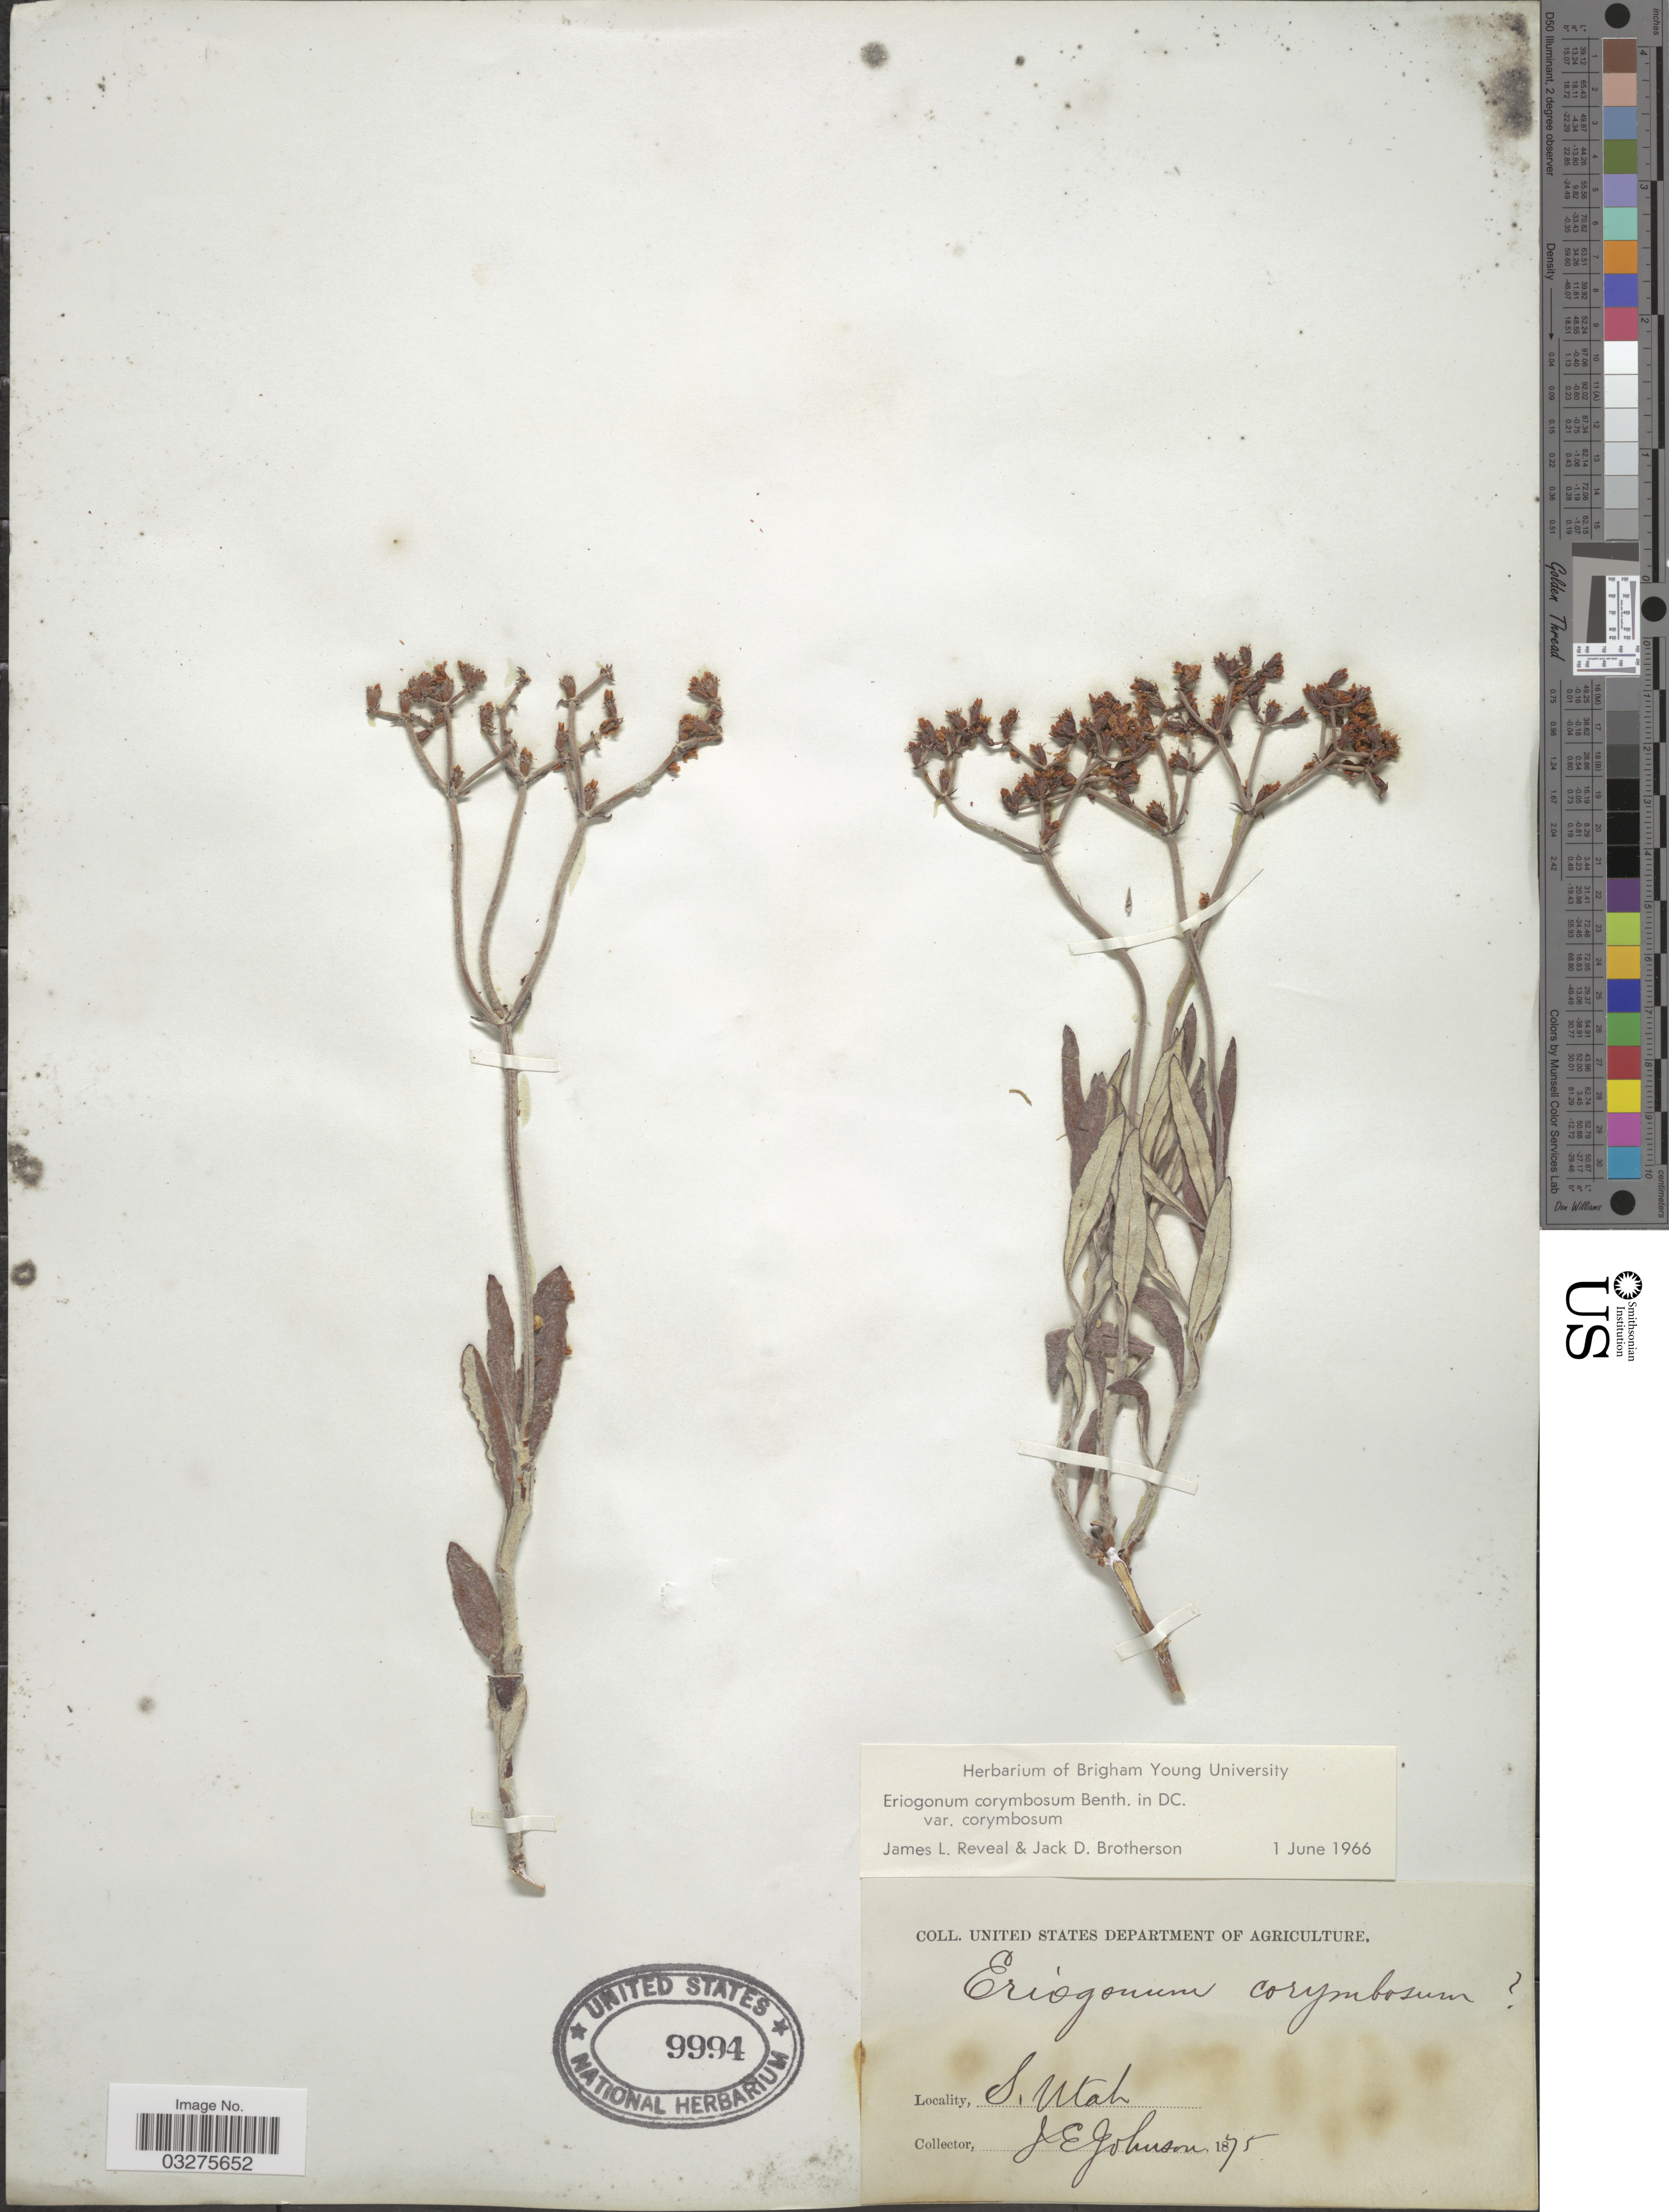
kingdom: Plantae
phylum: Tracheophyta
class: Magnoliopsida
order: Caryophyllales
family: Polygonaceae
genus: Eriogonum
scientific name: Eriogonum corymbosum var. corymbosum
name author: Benth.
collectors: J. E. Johnson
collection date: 1875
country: United States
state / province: Utah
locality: S. Utah.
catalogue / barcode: US 9994